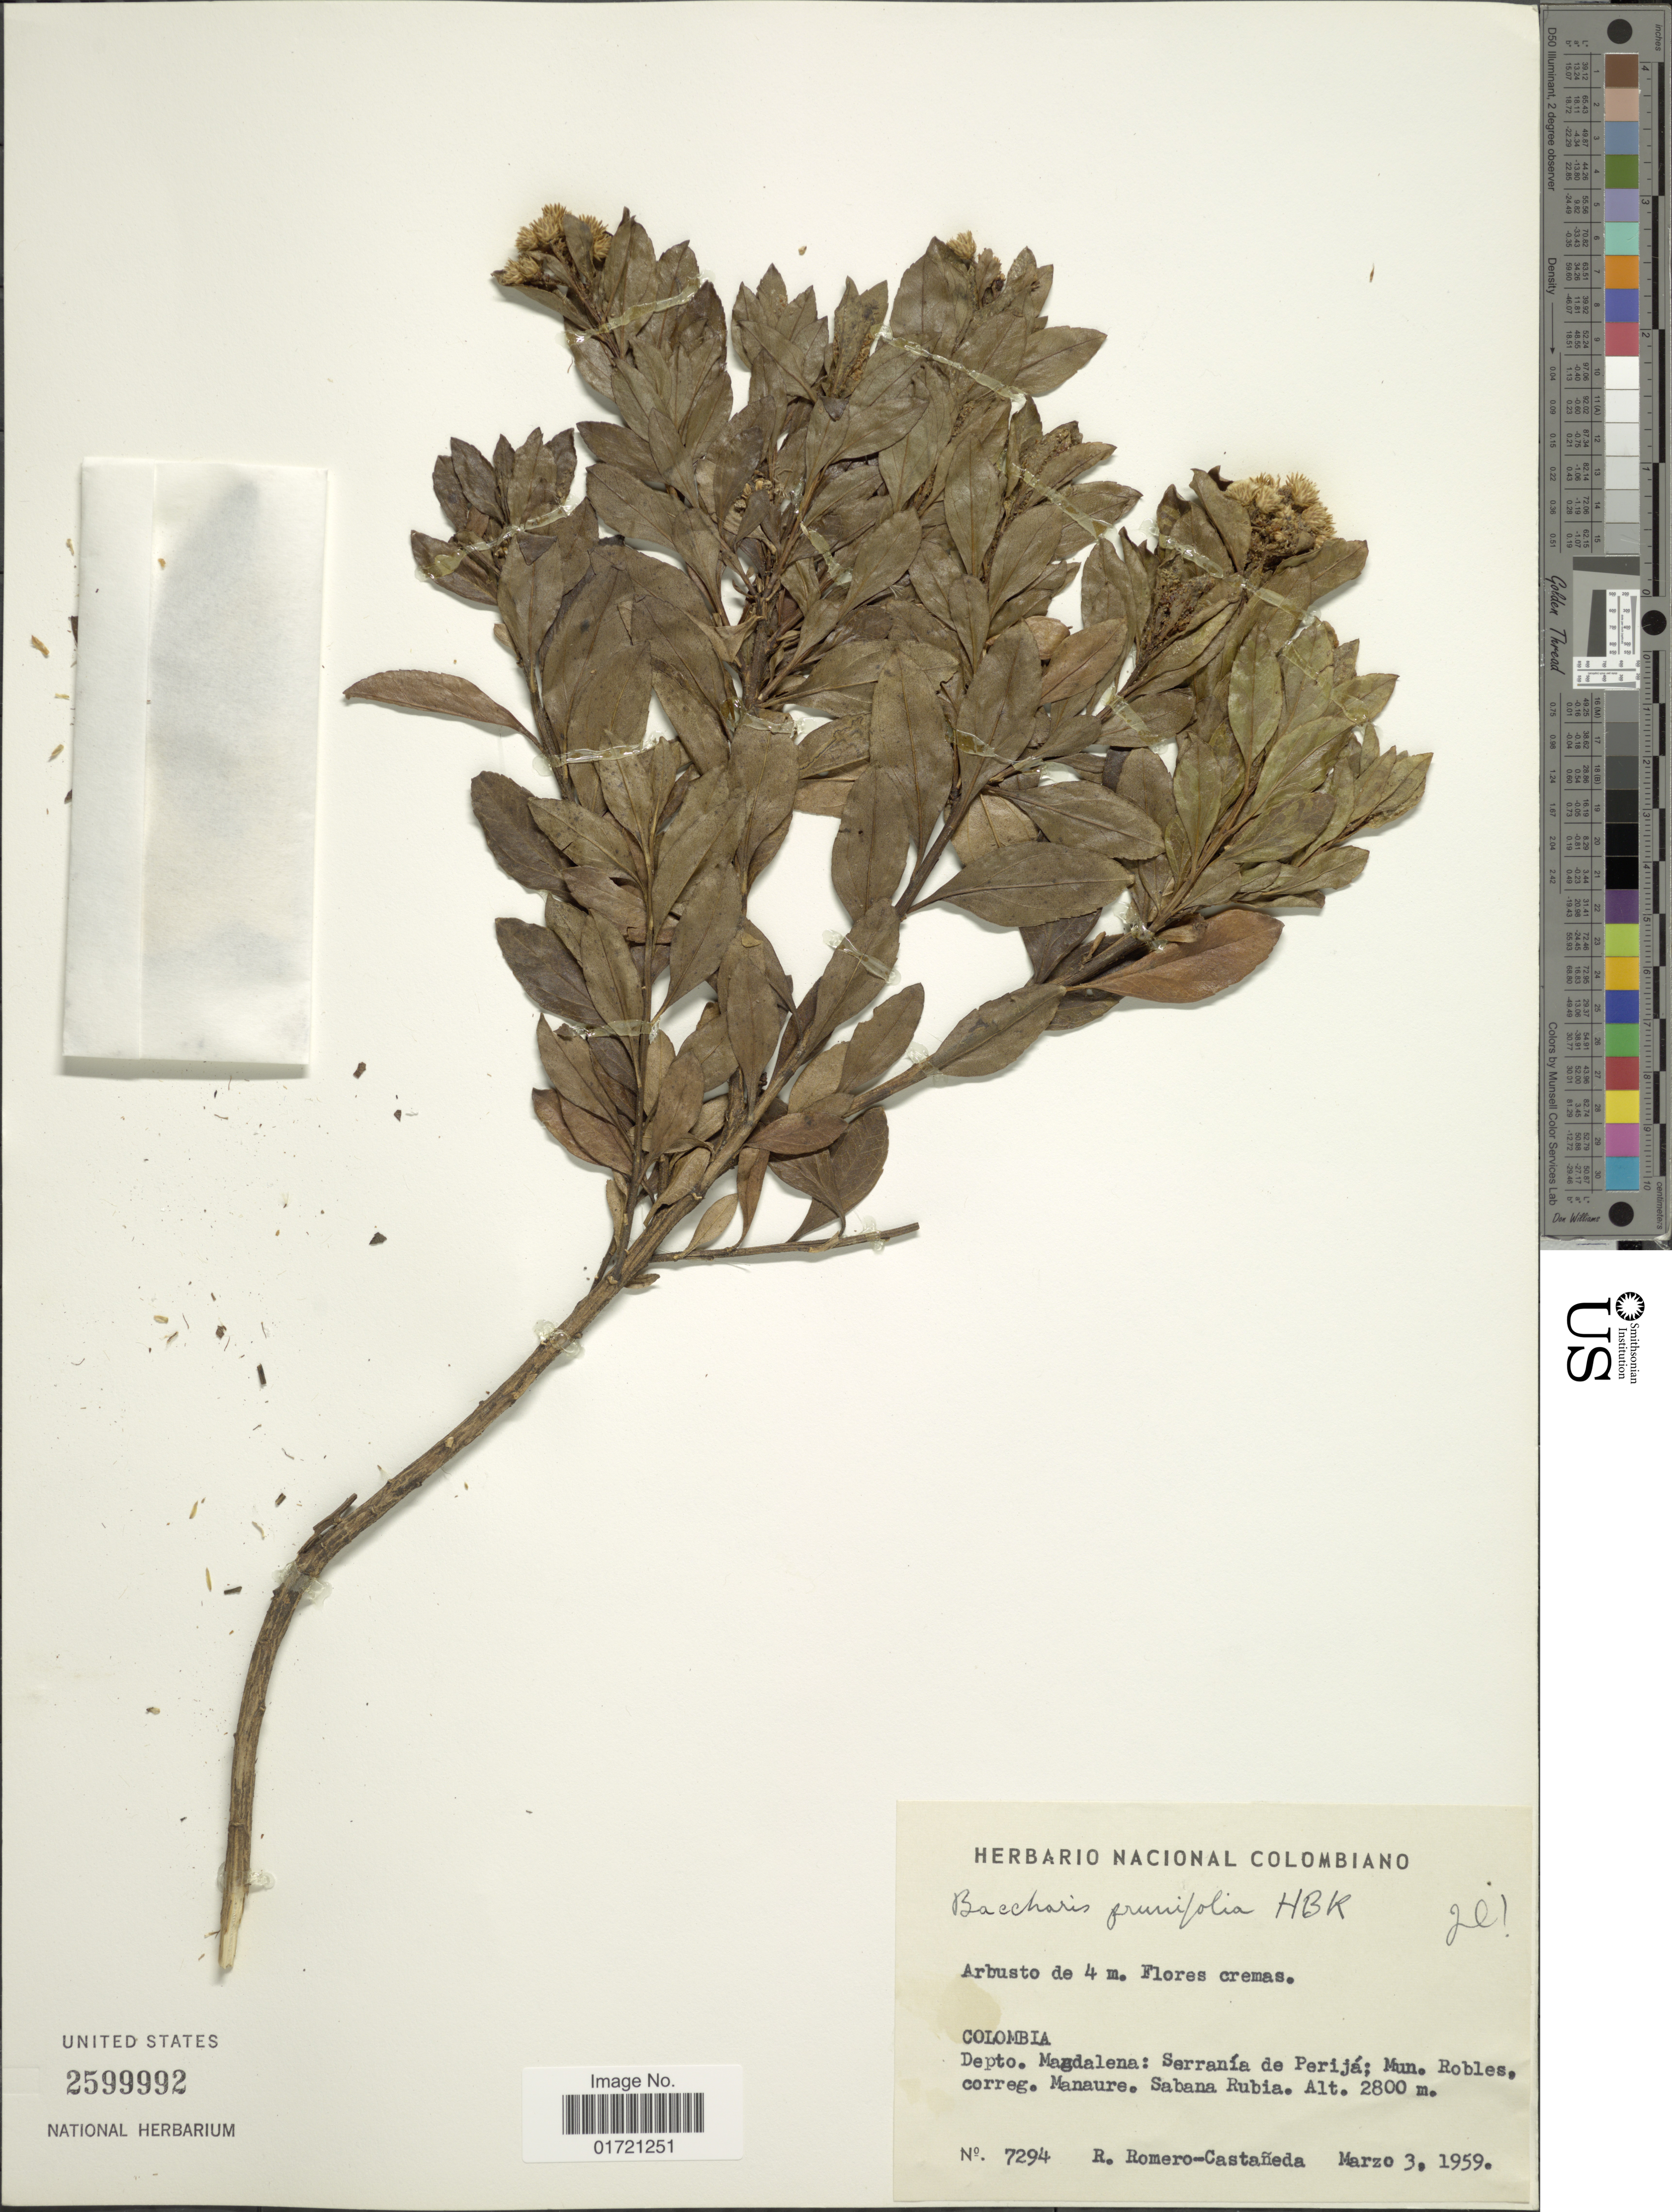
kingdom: Plantae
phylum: Tracheophyta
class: Magnoliopsida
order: Asterales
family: Asteraceae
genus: Baccharis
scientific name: Baccharis prunifolia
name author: Kunth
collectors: R. Romero Castañeda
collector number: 7294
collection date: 1959-03-03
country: Colombia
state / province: Magdalena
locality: Colombia. Depto. Magdalena: Serranía de Perijál Mun. Robles, correg. Manaure. Sabana Rubia.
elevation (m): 2800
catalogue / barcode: US 2599992